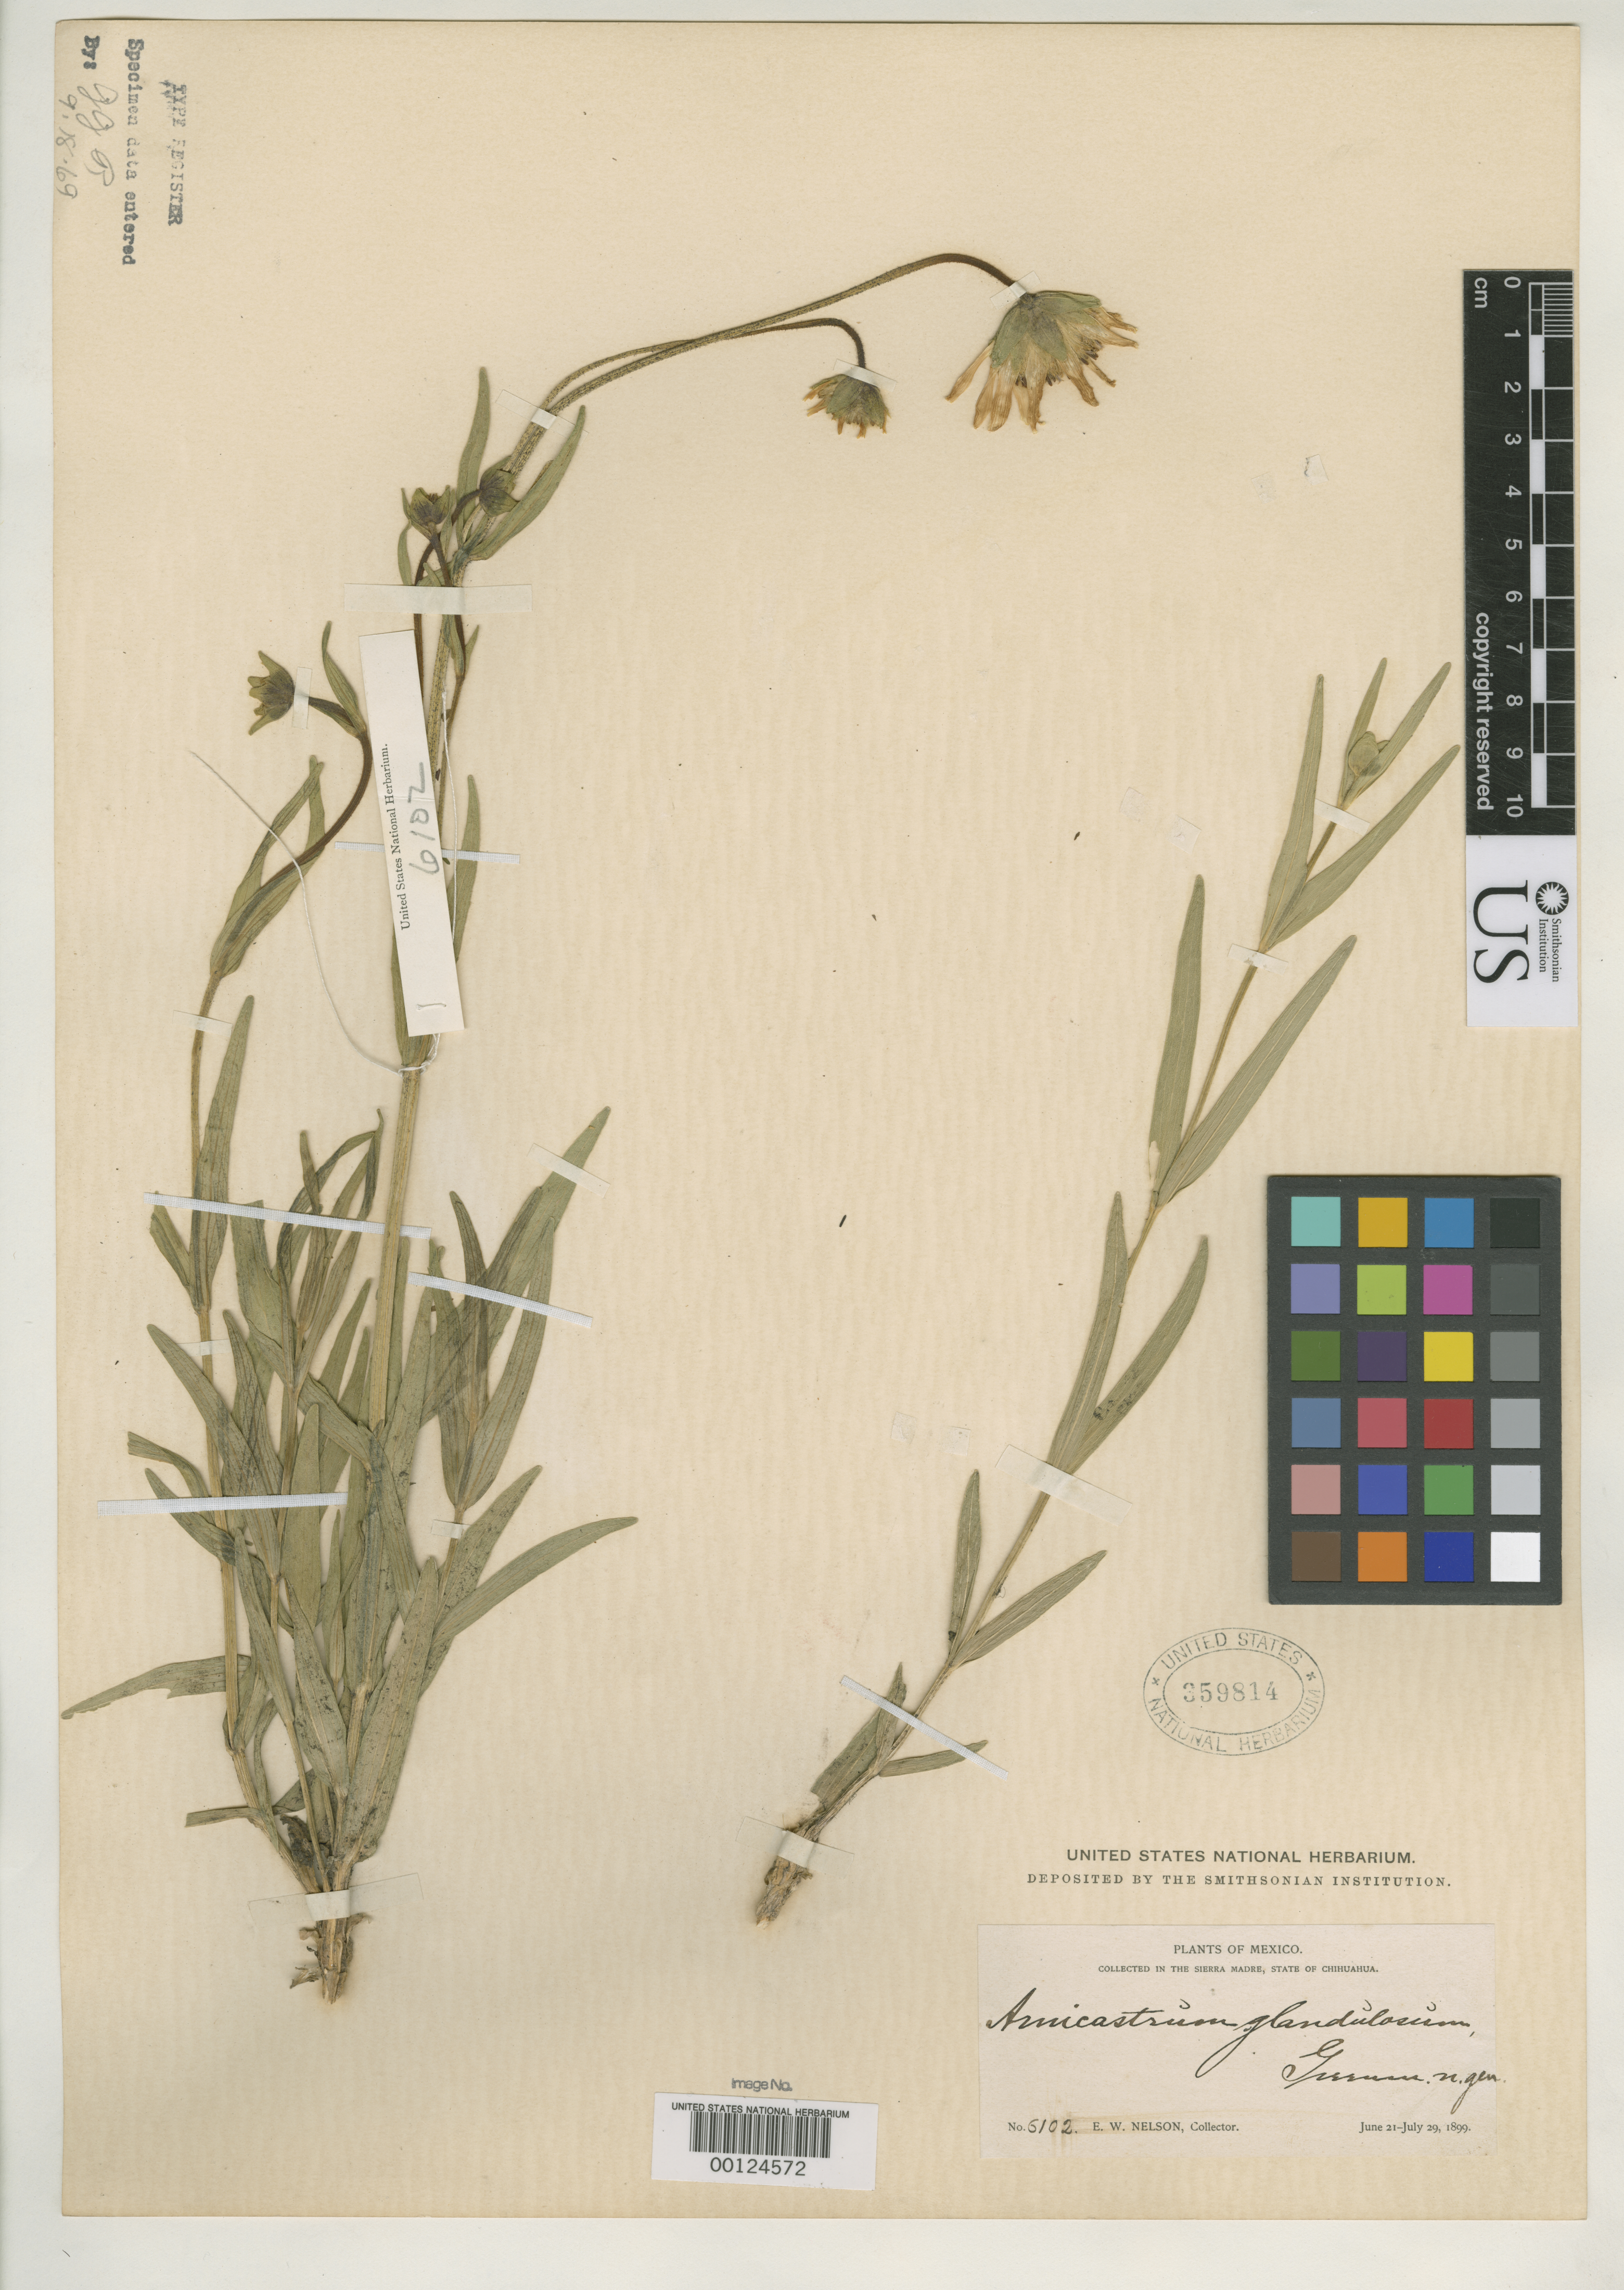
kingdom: Plantae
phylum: Tracheophyta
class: Magnoliopsida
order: Asterales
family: Asteraceae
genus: Arnicastrum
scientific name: Arnicastrum glandulosum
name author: Greenm.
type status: Syntype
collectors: E. W. Nelson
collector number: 6102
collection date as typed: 21 Jun 1899 to 29 Jul 1899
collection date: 1899-06-21/1899-07-29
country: Mexico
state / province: Chihuahua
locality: Sierra Madre.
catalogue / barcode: US 359814